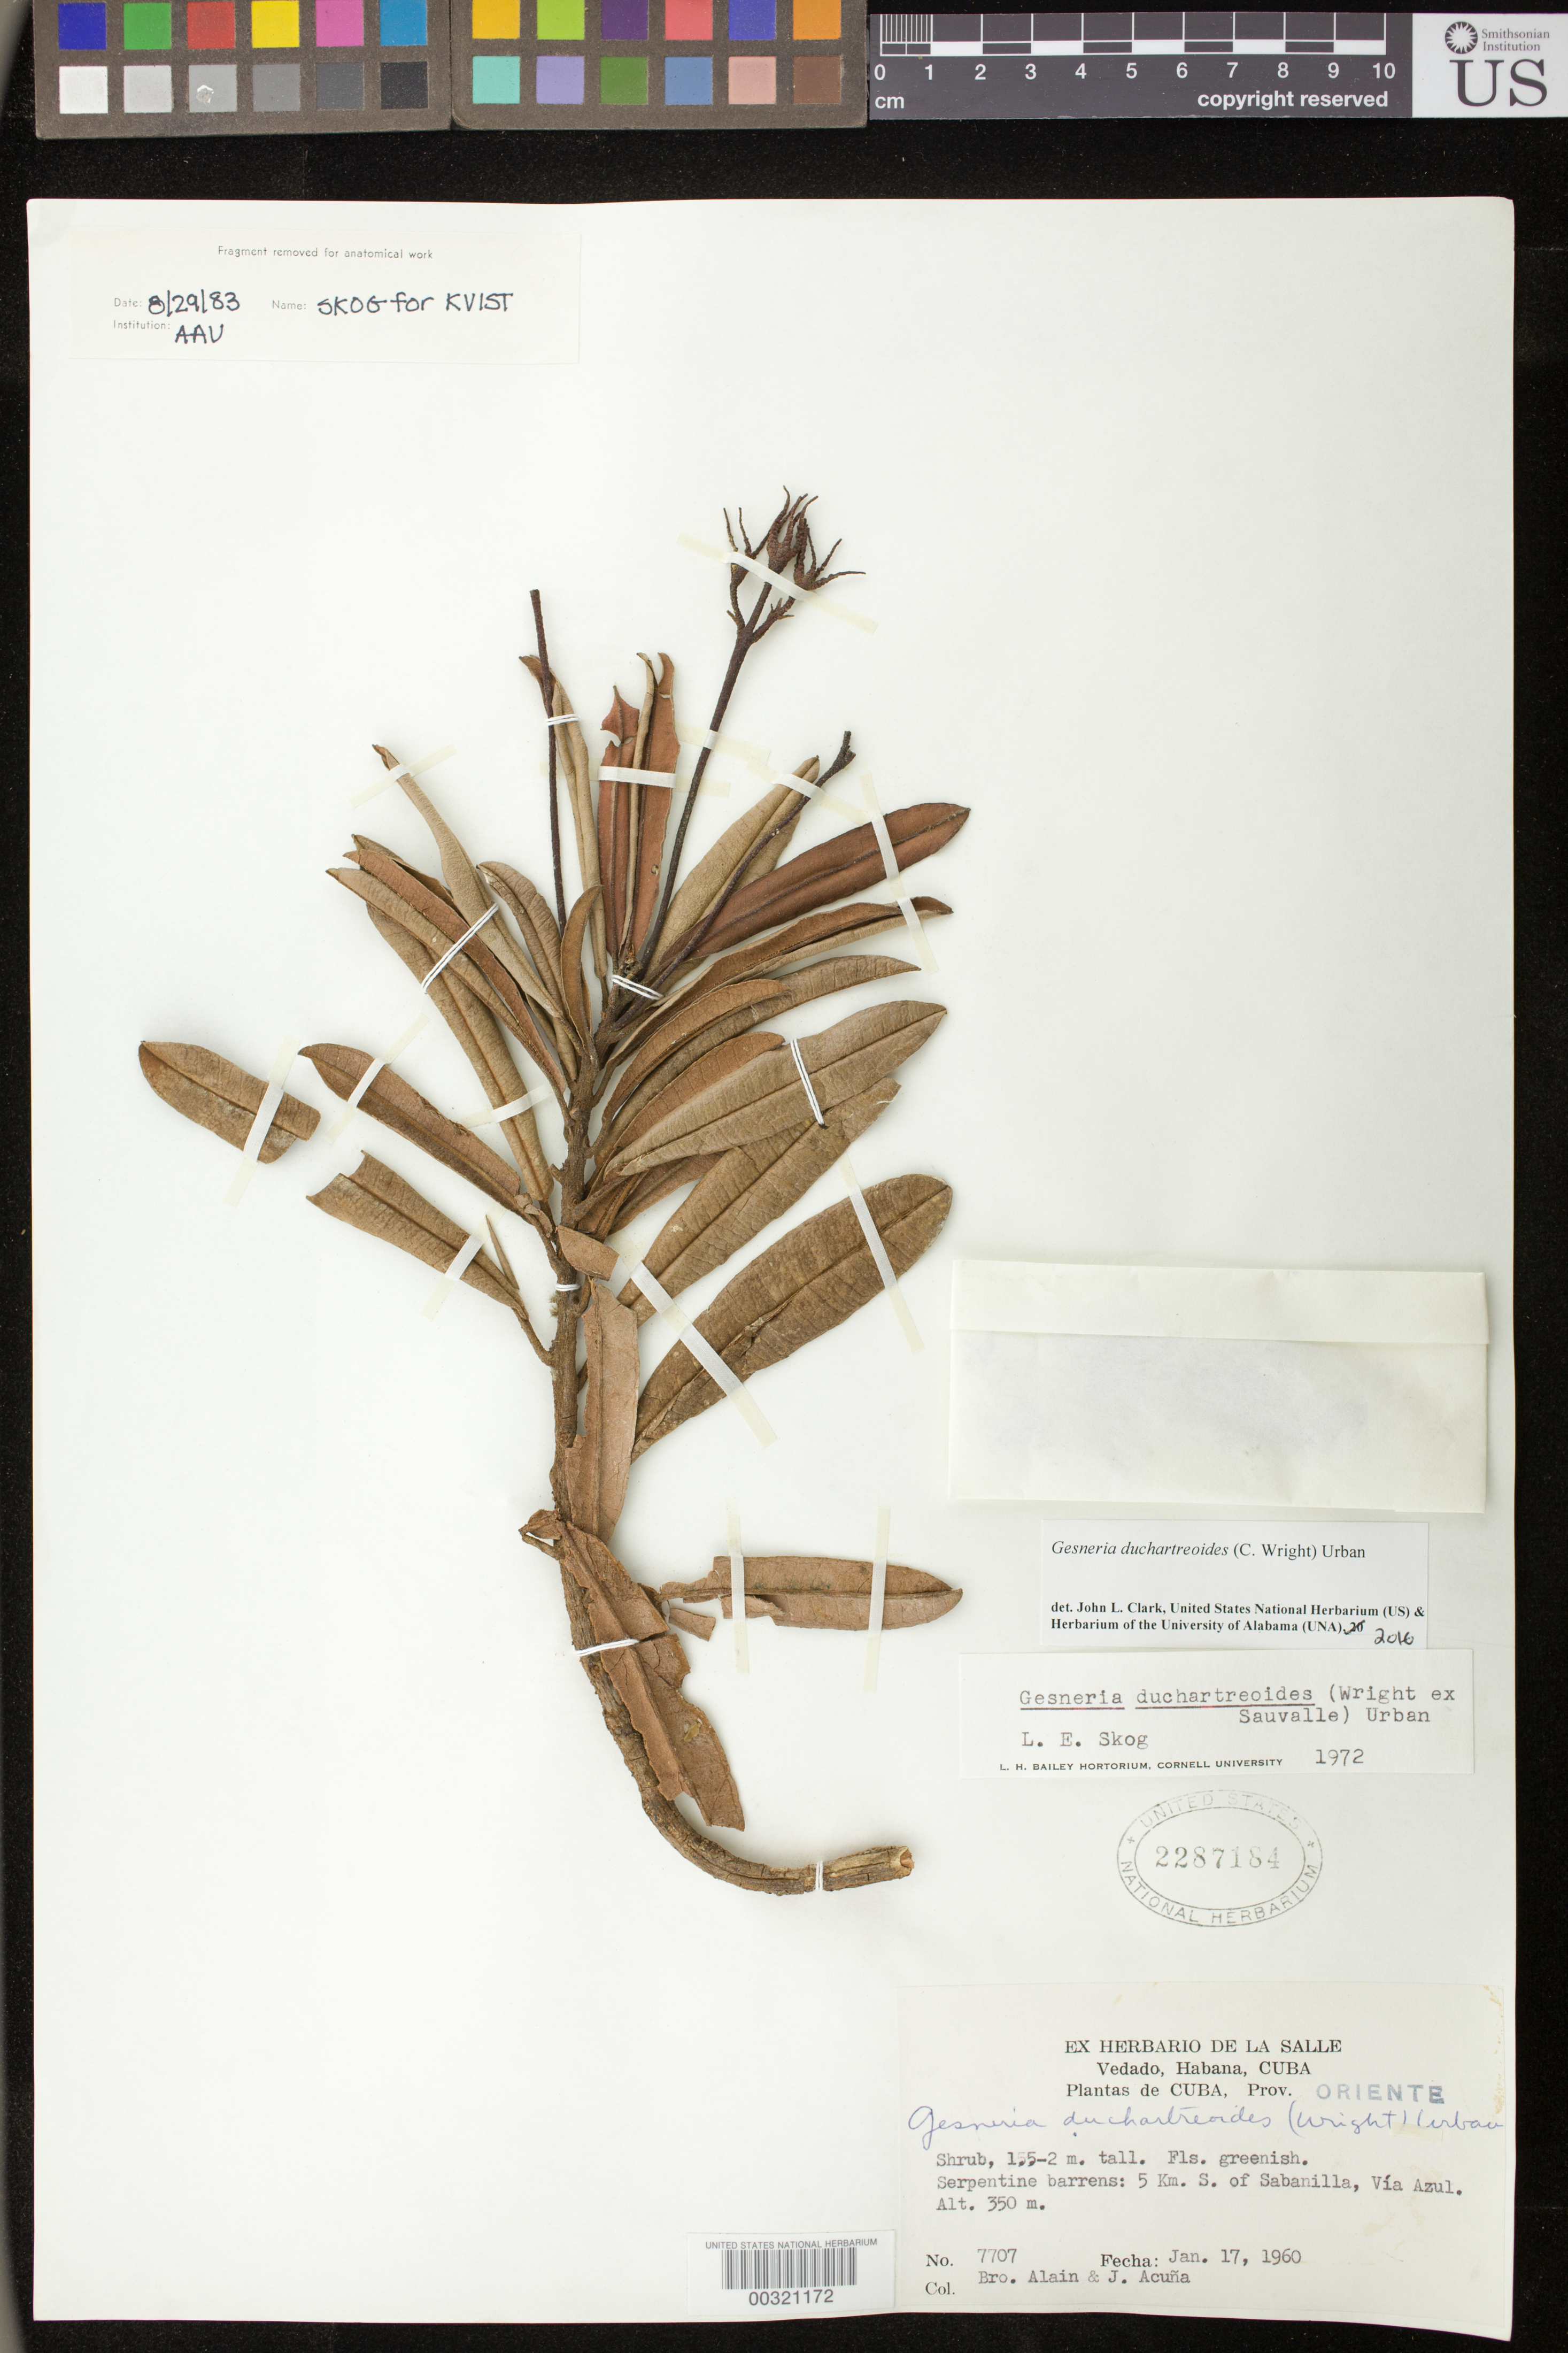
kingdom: Plantae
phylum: Tracheophyta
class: Magnoliopsida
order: Lamiales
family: Gesneriaceae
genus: Gesneria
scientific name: Gesneria duchartreoides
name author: (C. Wright) Urb.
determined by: Skog, Laurence E.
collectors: A. H. Liogier & J. Acuña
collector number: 7707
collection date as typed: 17 Jan 1960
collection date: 1960-01-17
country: Cuba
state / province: Oriente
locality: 5 km S of Sabanilla, Via Azul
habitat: Serpentine barrens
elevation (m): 350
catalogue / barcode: US 2287184